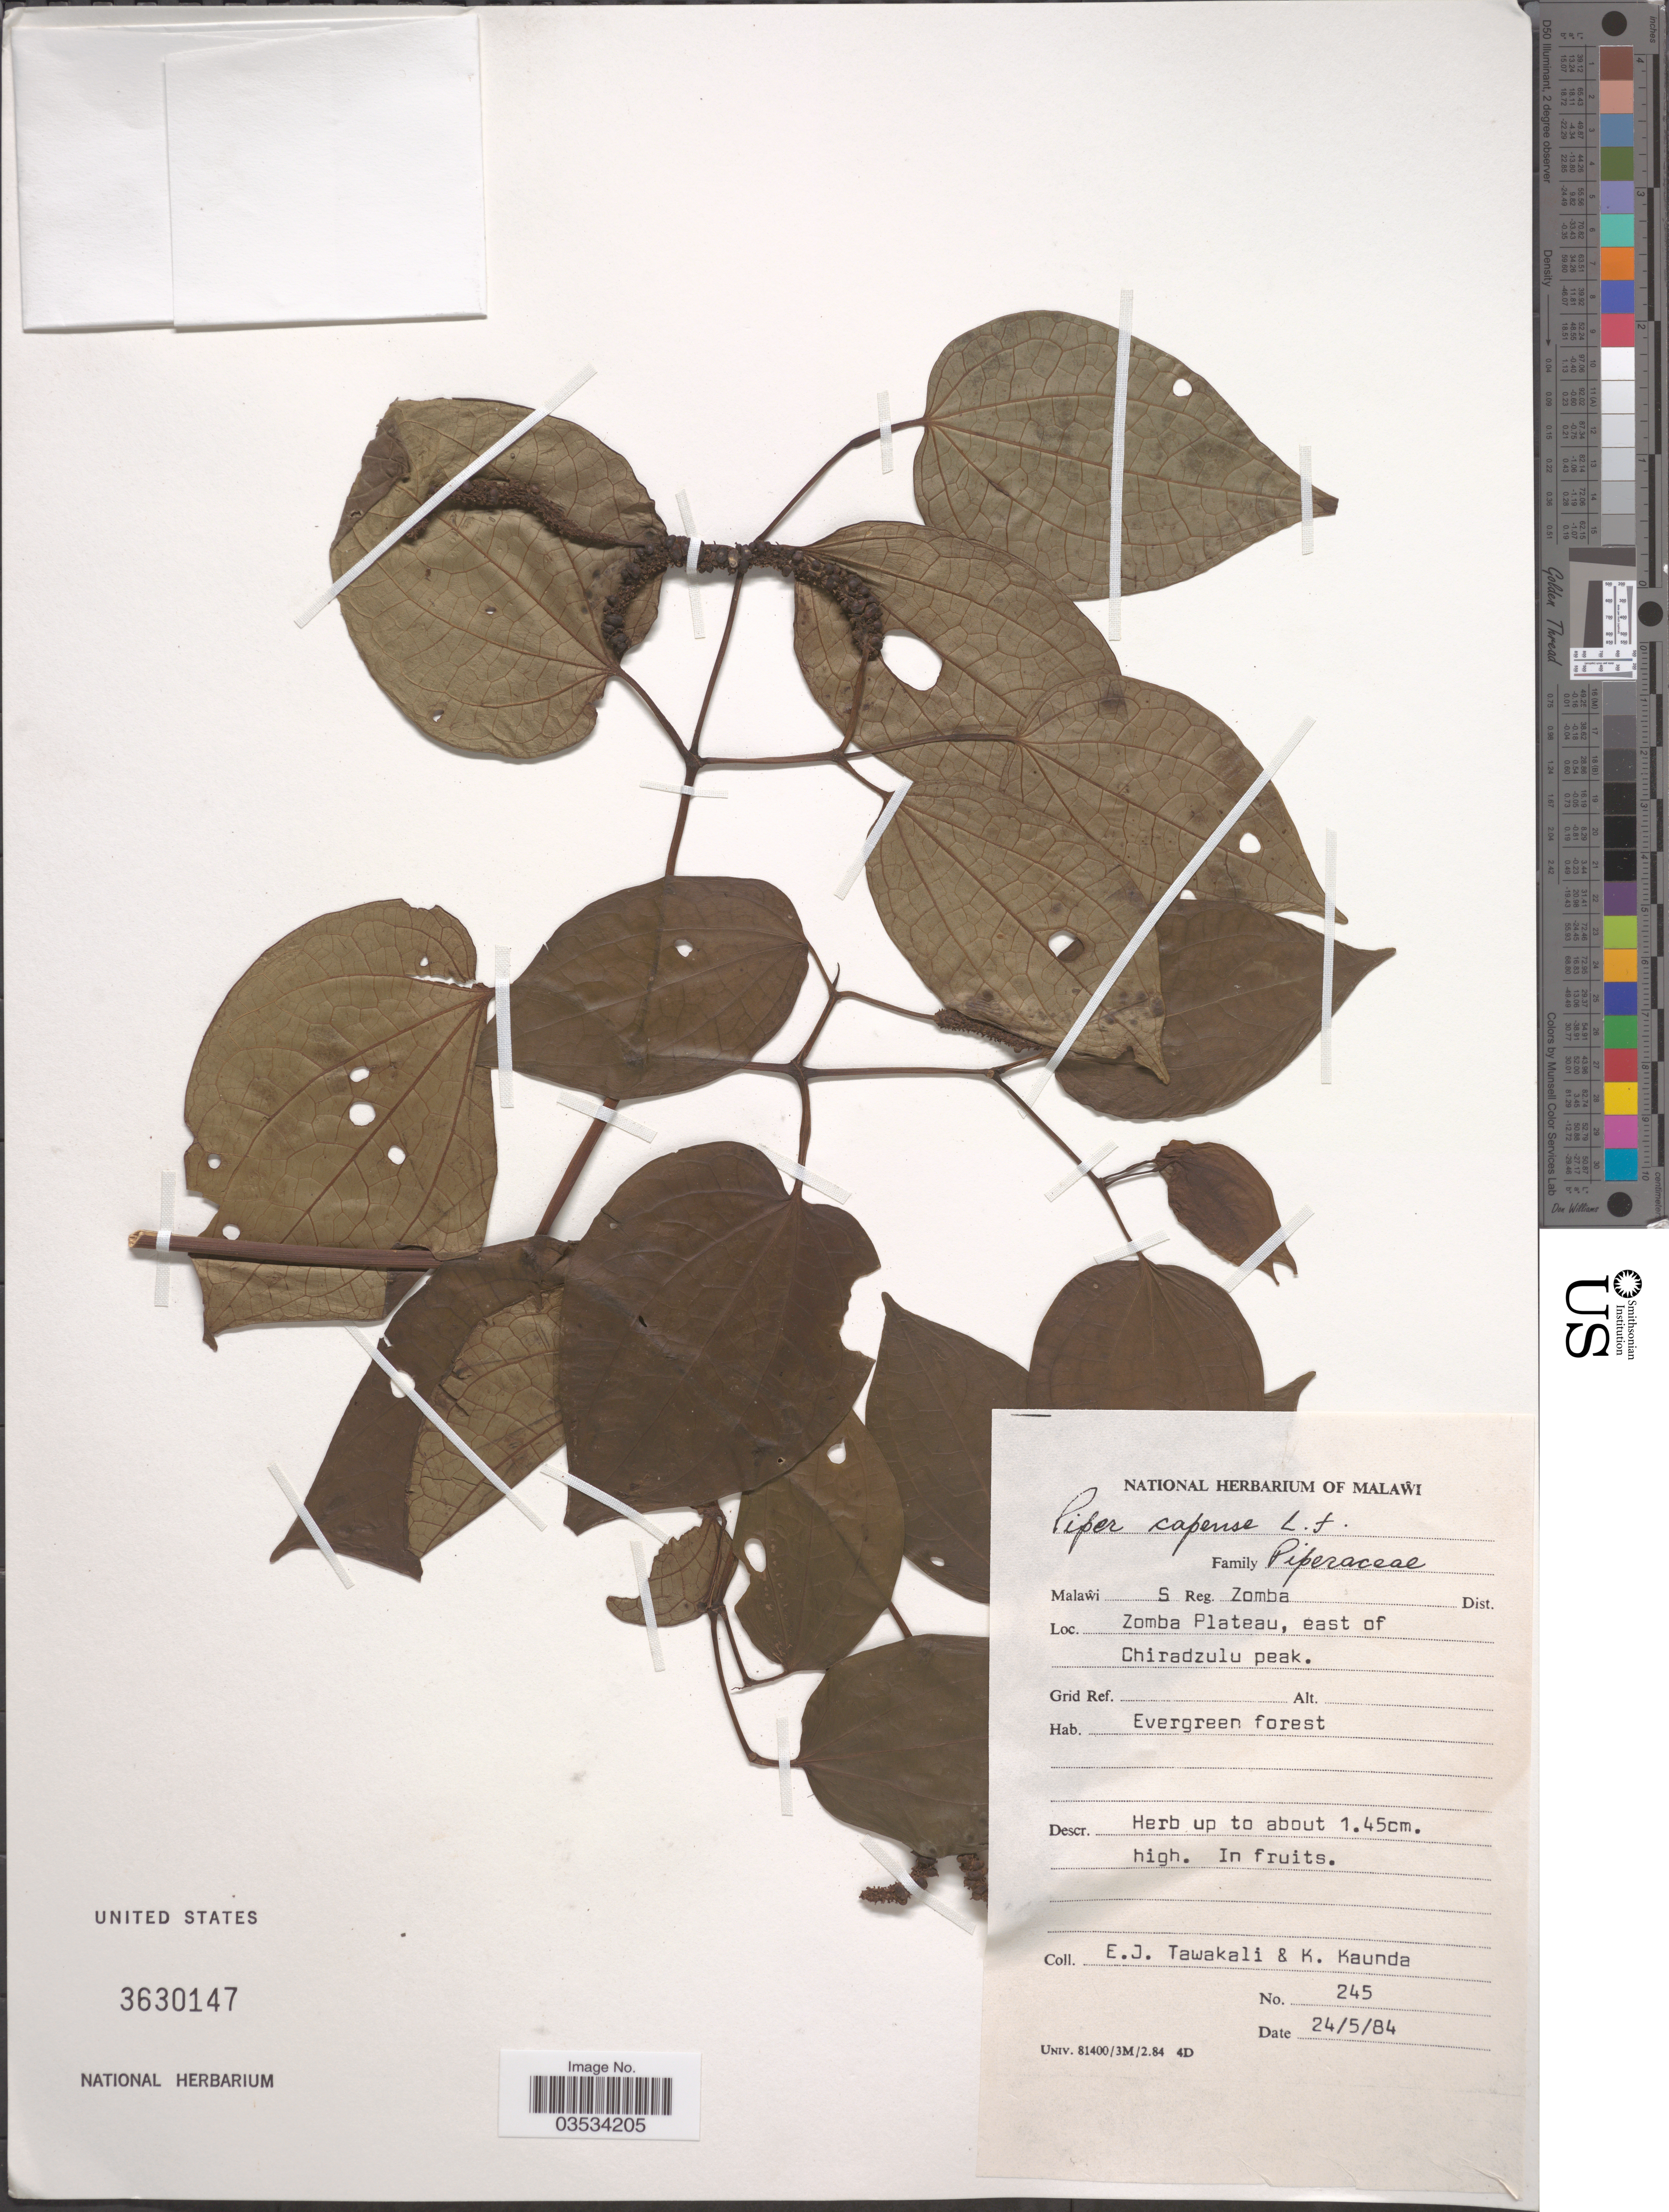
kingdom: Plantae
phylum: Tracheophyta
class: Magnoliopsida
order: Piperales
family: Piperaceae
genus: Piper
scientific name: Piper capense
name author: L. f.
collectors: E. Tawakali & K. Kaunda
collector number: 245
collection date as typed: Transcribed d/m/y: 24/5/84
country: Malawi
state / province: Southern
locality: Malawi S Reg. Zomba Dist. Zomba Plateau, east of Chiradzulu Peak.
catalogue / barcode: US 3630147